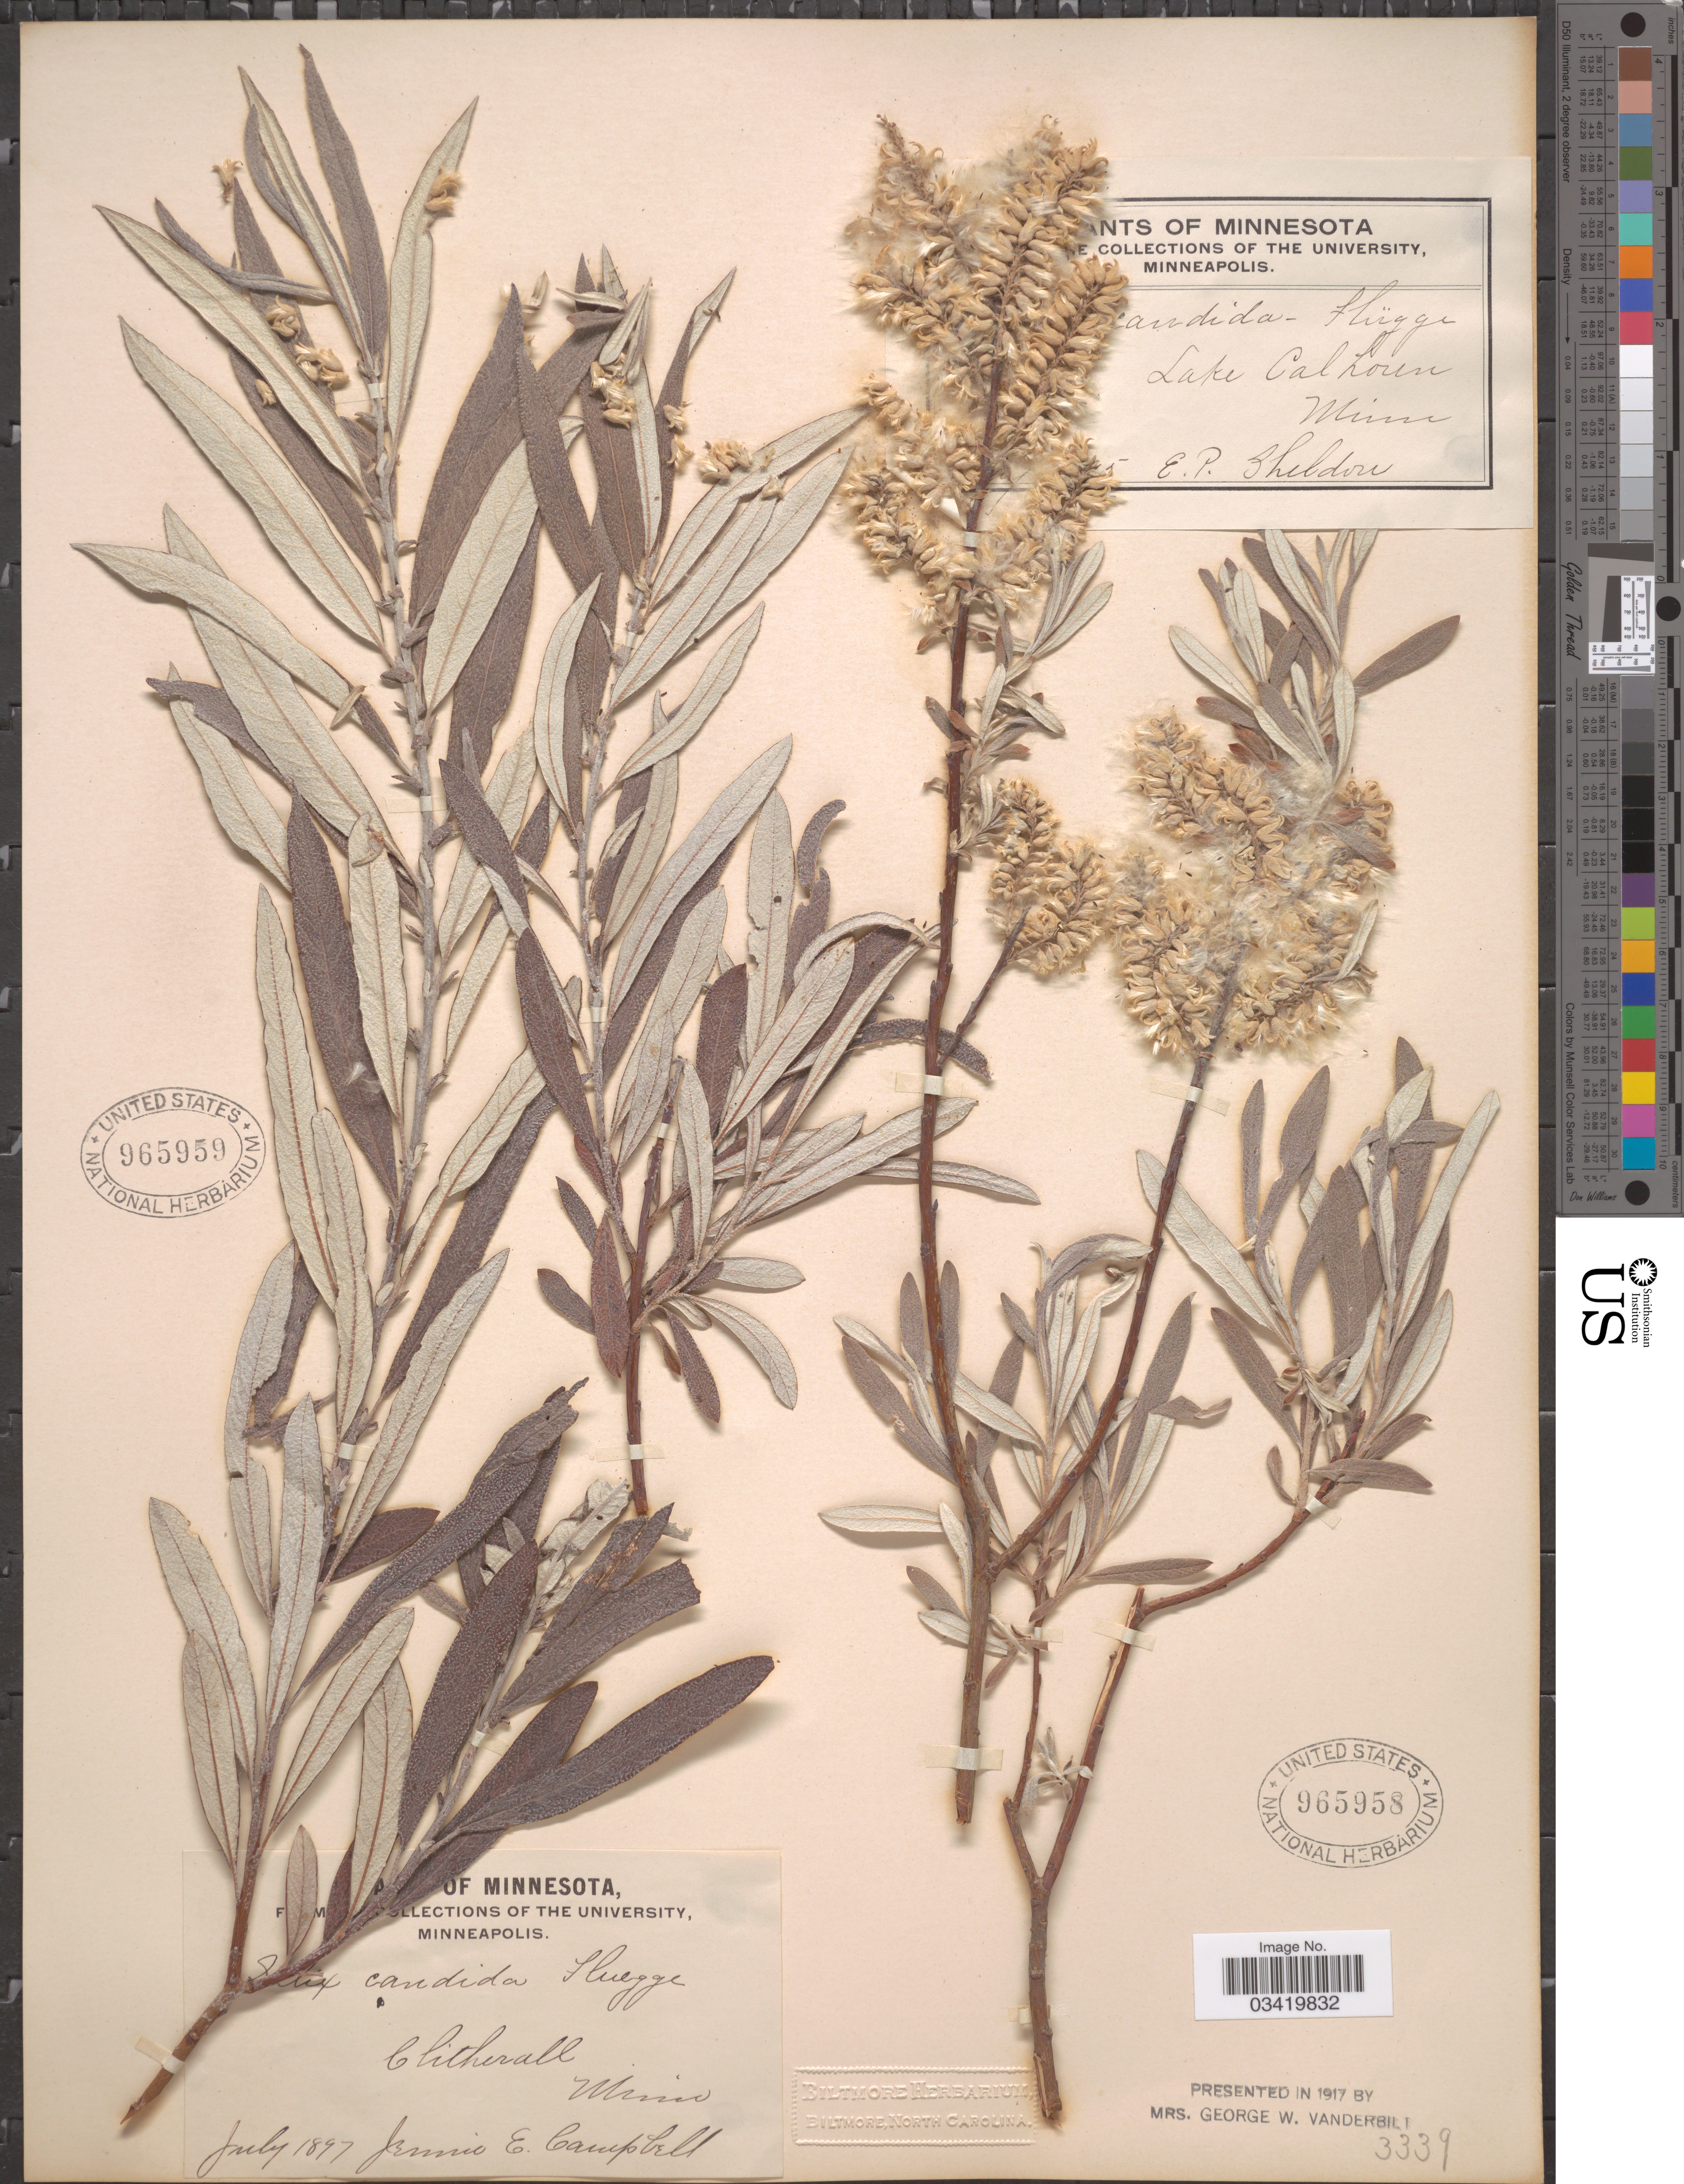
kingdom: Plantae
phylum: Tracheophyta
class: Magnoliopsida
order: Malpighiales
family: Salicaceae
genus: Salix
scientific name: Salix candida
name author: Flüggé ex Willd.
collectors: J. E. Campbell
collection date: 1897-07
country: United States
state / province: Minnesota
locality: Chitherall.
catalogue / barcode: US 965959